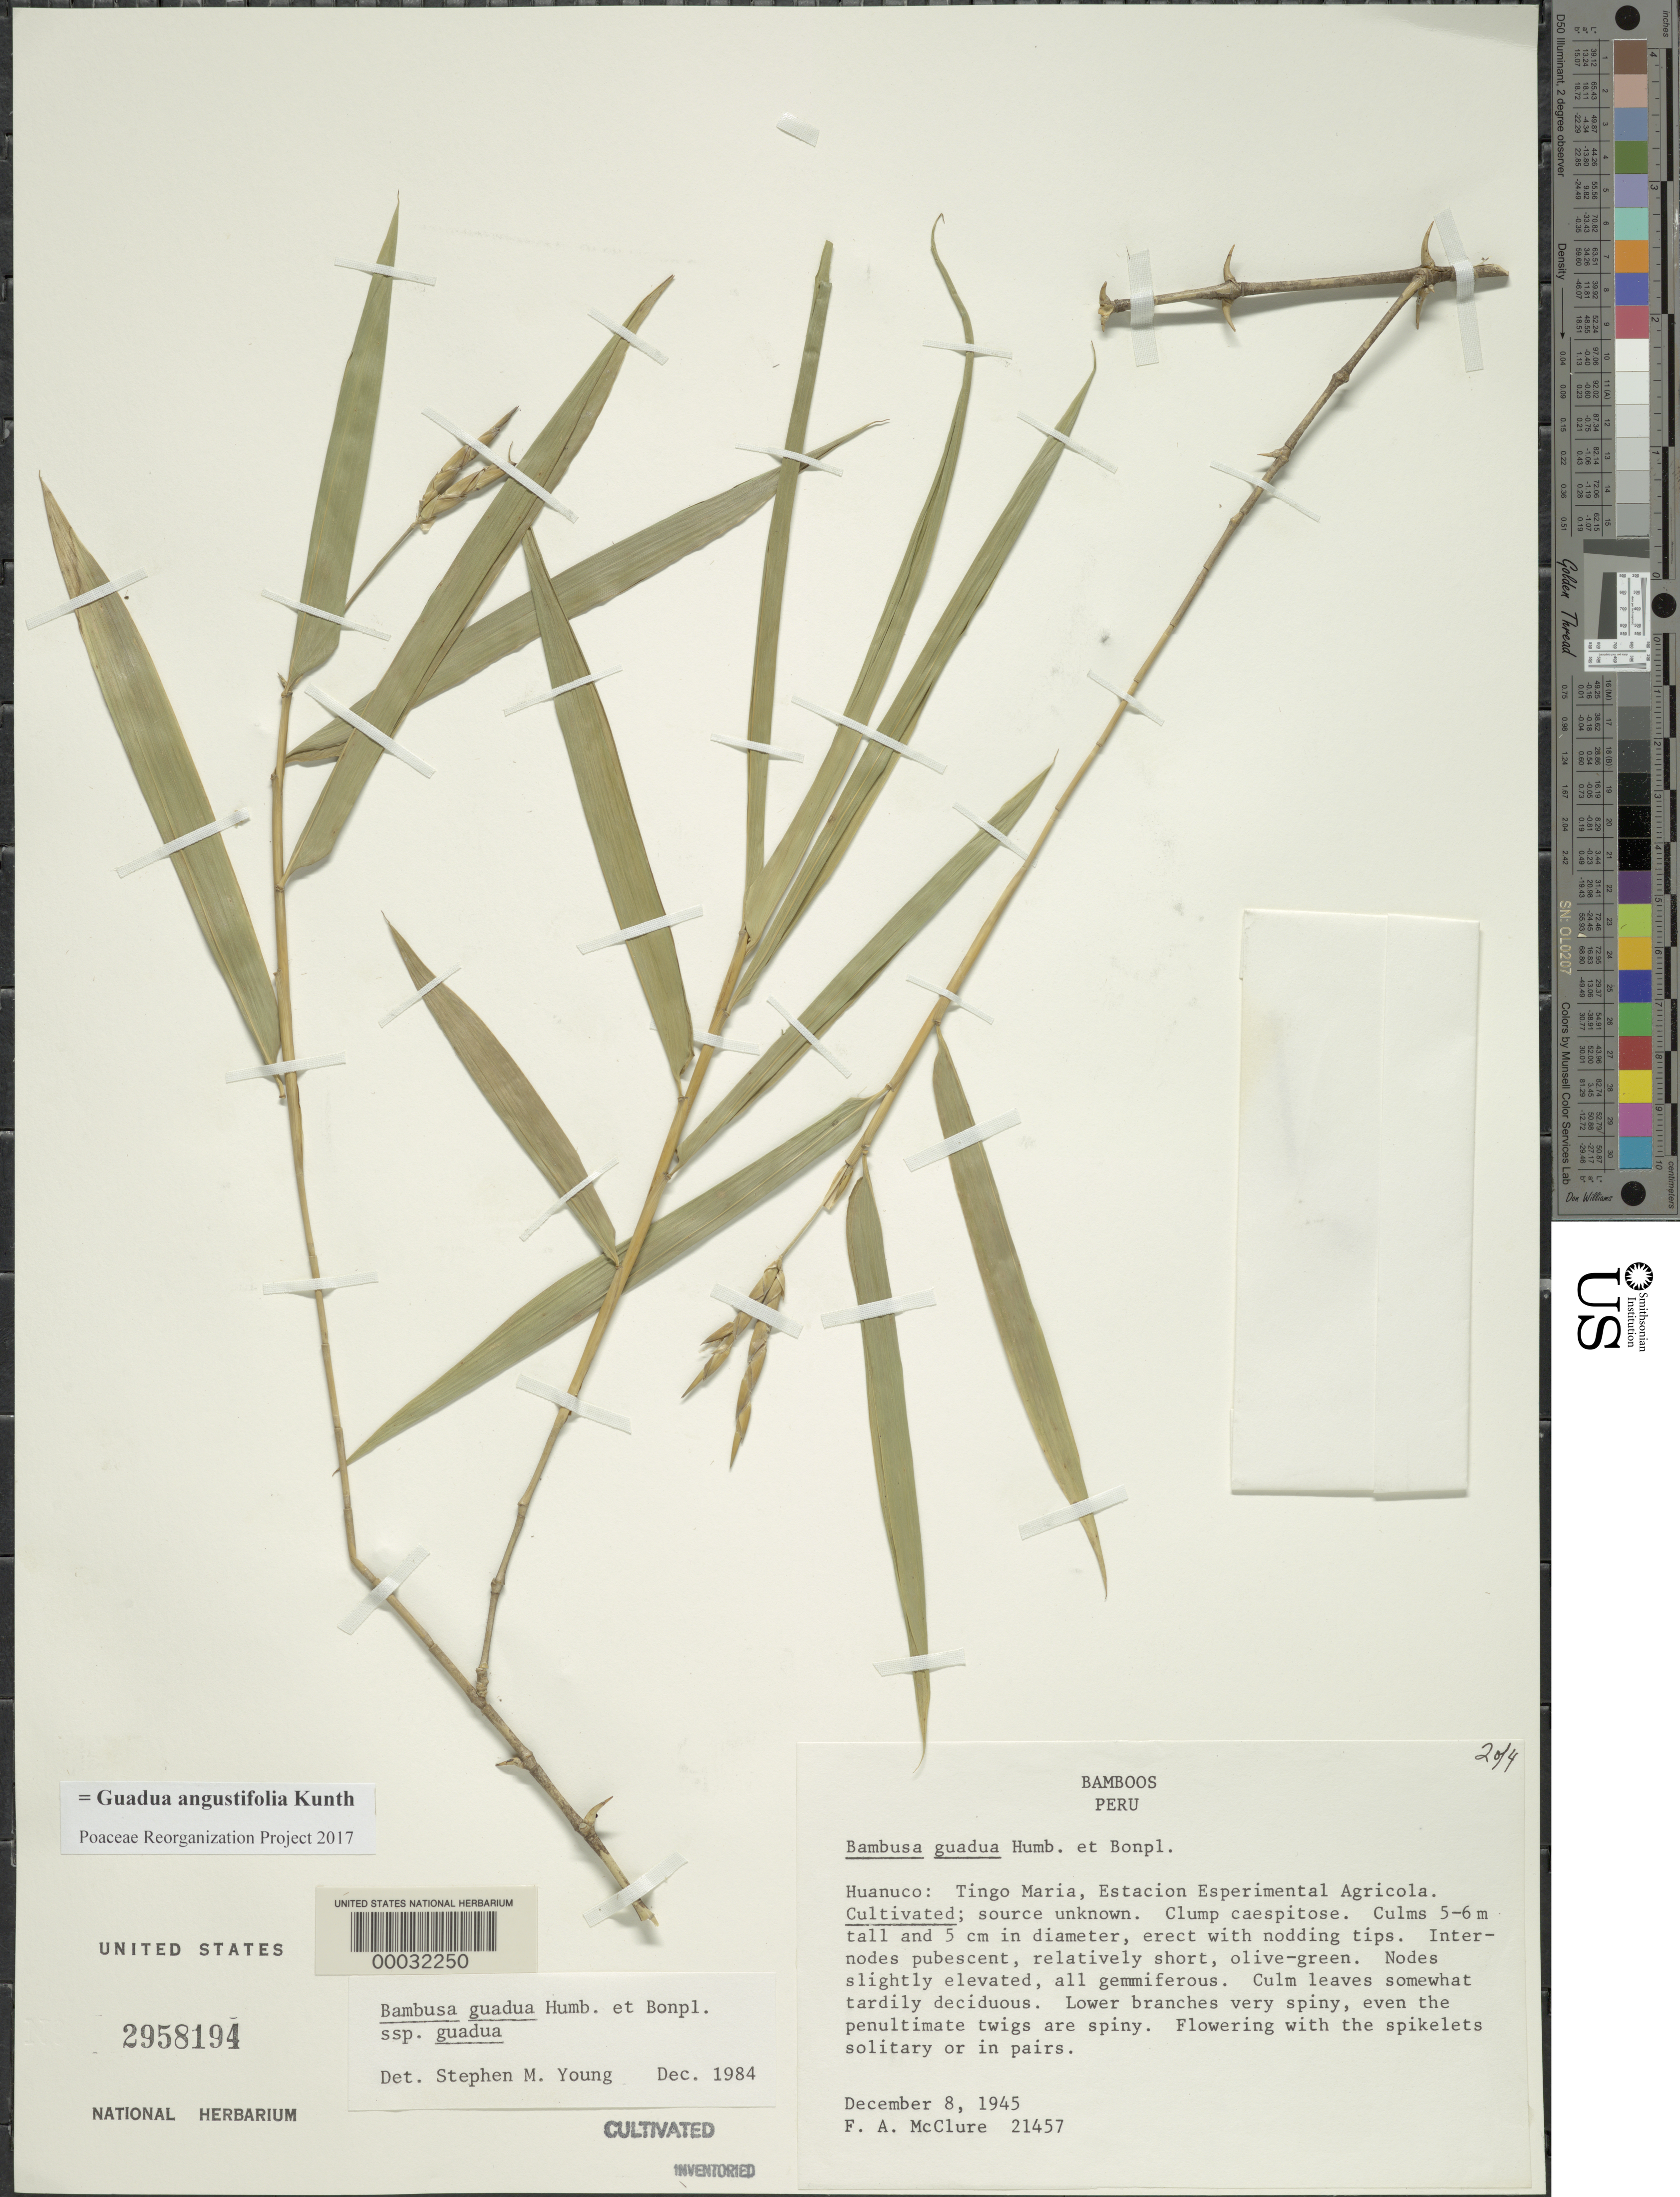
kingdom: Plantae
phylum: Tracheophyta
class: Liliopsida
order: Poales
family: Poaceae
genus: Guadua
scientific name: Guadua angustifolia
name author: Kunth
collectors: F. A. McClure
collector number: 21457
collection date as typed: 08 Dec 1945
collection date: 1945-12-08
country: Peru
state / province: Huánuco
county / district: Leoncio Prado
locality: Tingo María, Estación Experimental Agrícola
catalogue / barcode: US 2958194